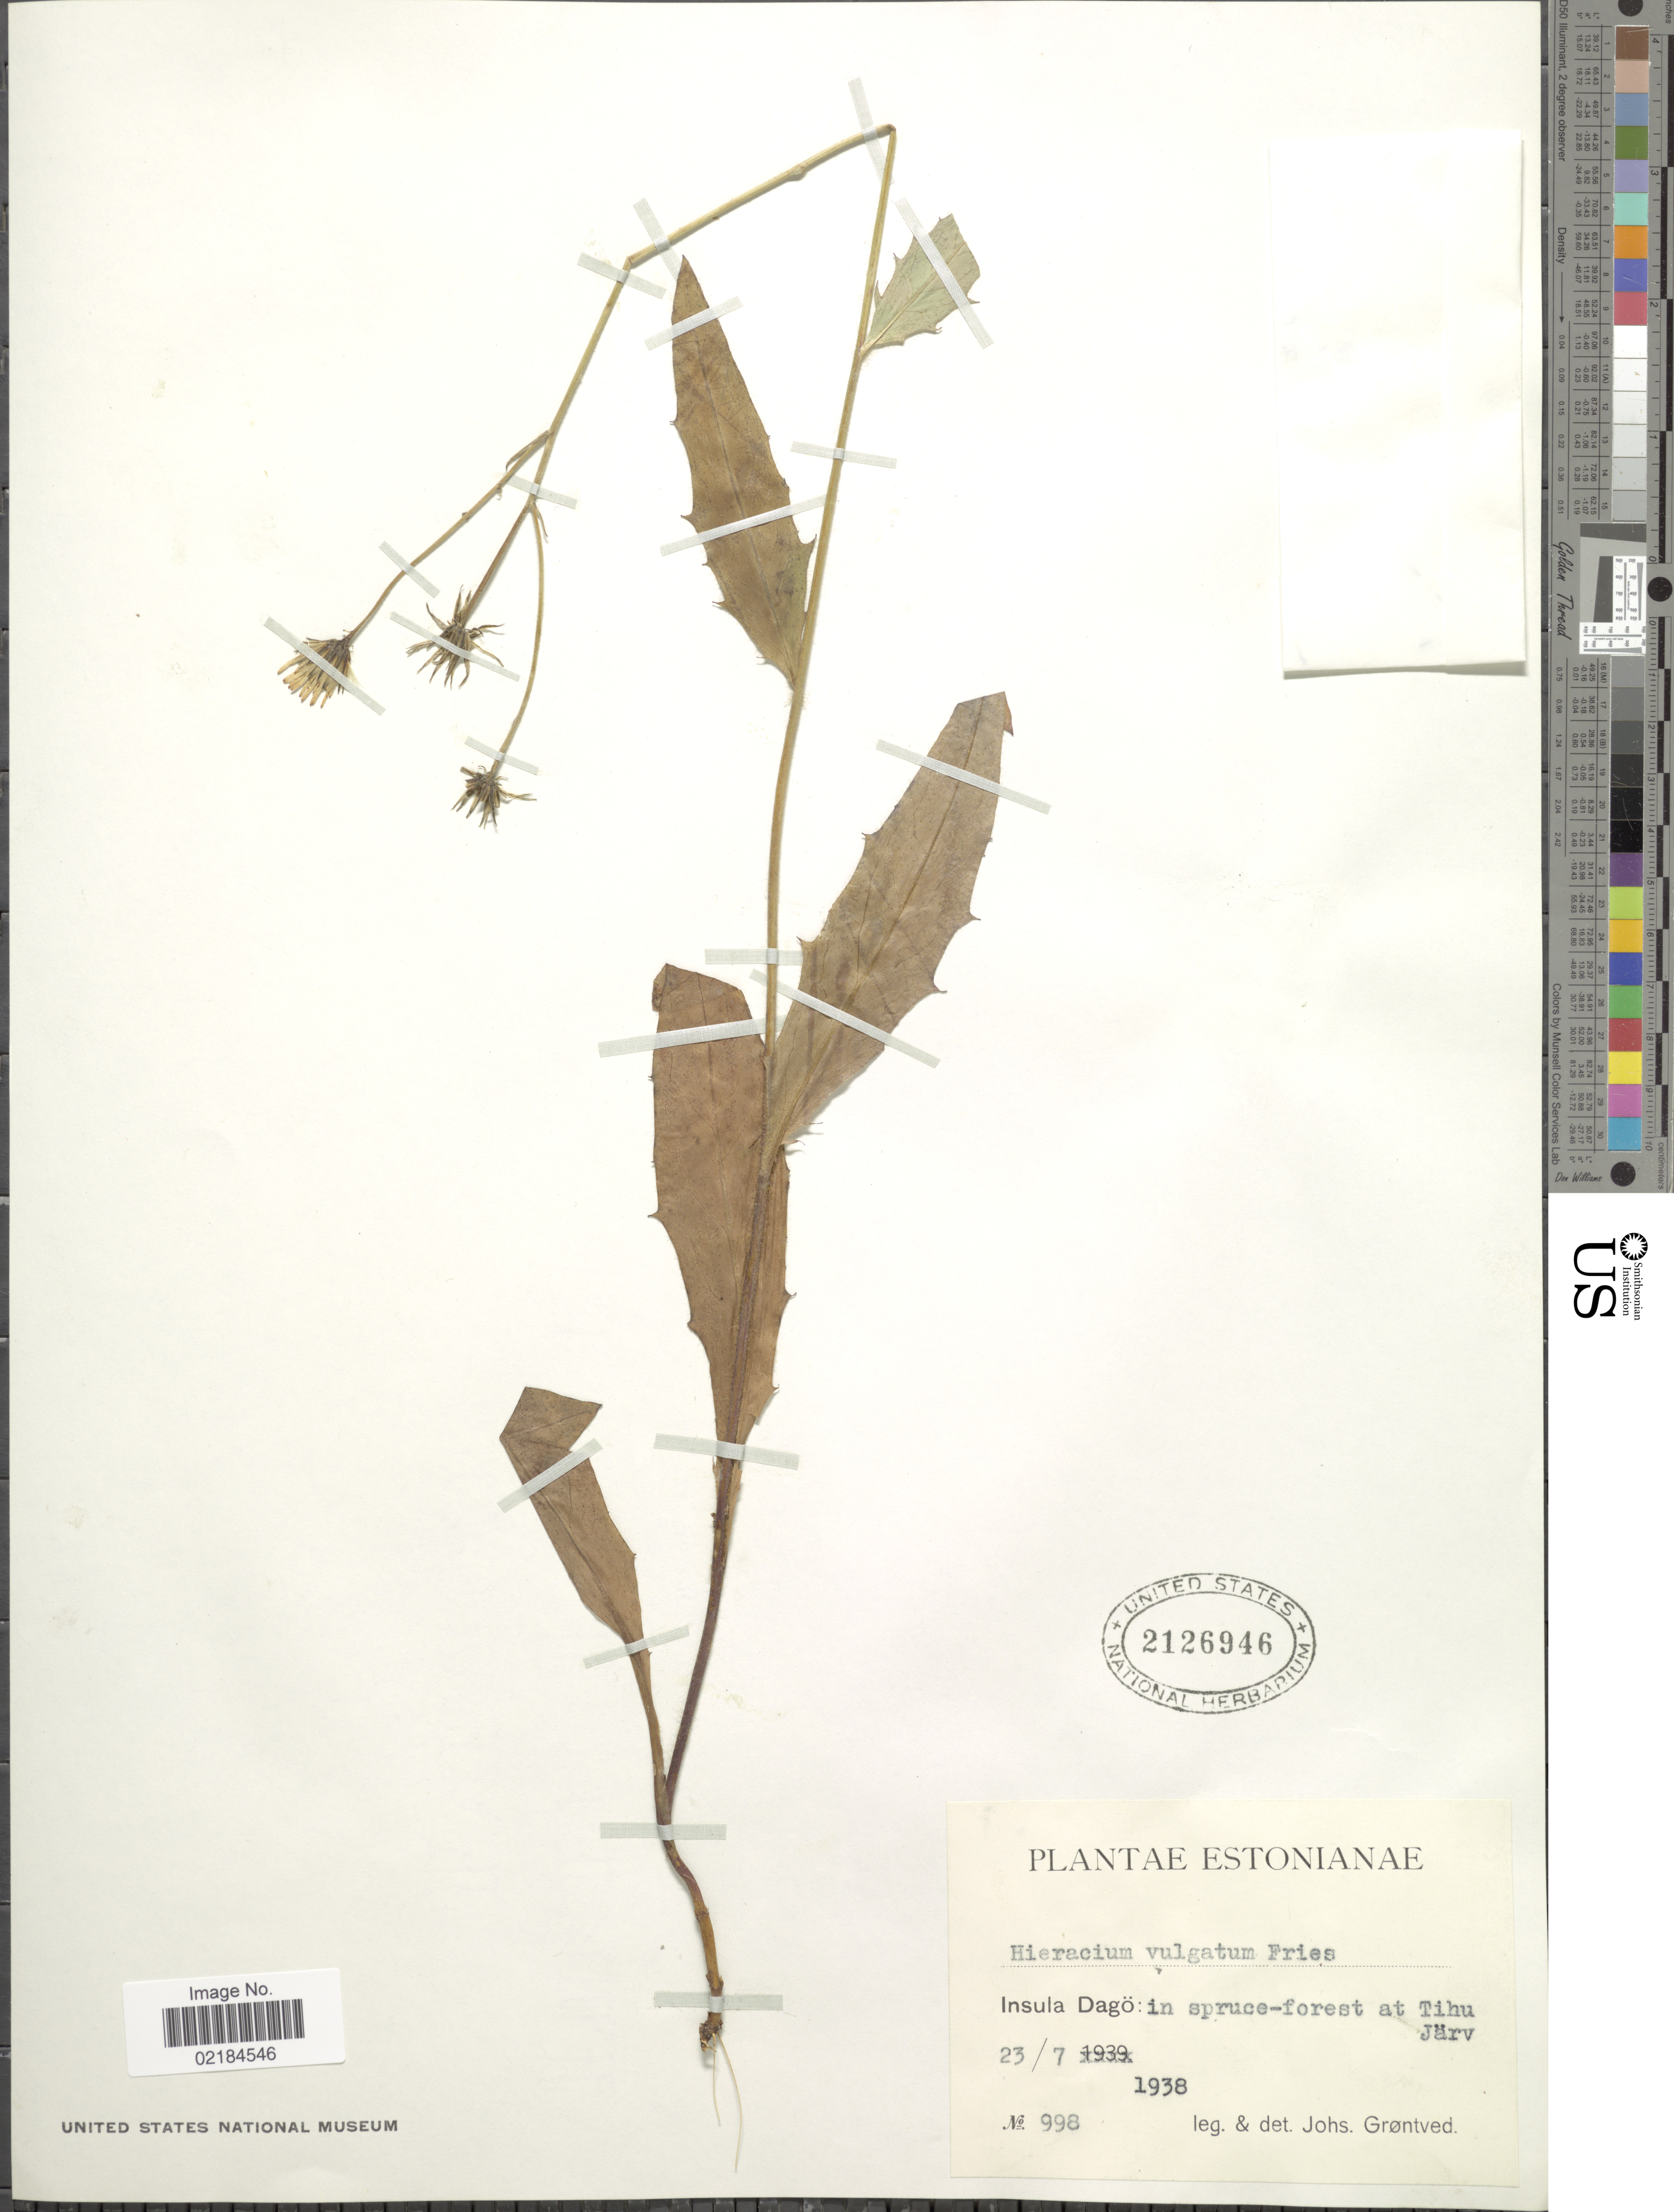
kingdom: Plantae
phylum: Tracheophyta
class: Magnoliopsida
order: Asterales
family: Asteraceae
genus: Hieracium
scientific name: Hieracium lachenalii subsp. cruenifolium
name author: (Dahlst. & Lübeck) Zahn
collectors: J. Grøntved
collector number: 998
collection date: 1938-07-23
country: Estonia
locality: In Dago: in spruce-forest at Tihu Jarv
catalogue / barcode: US 2126946